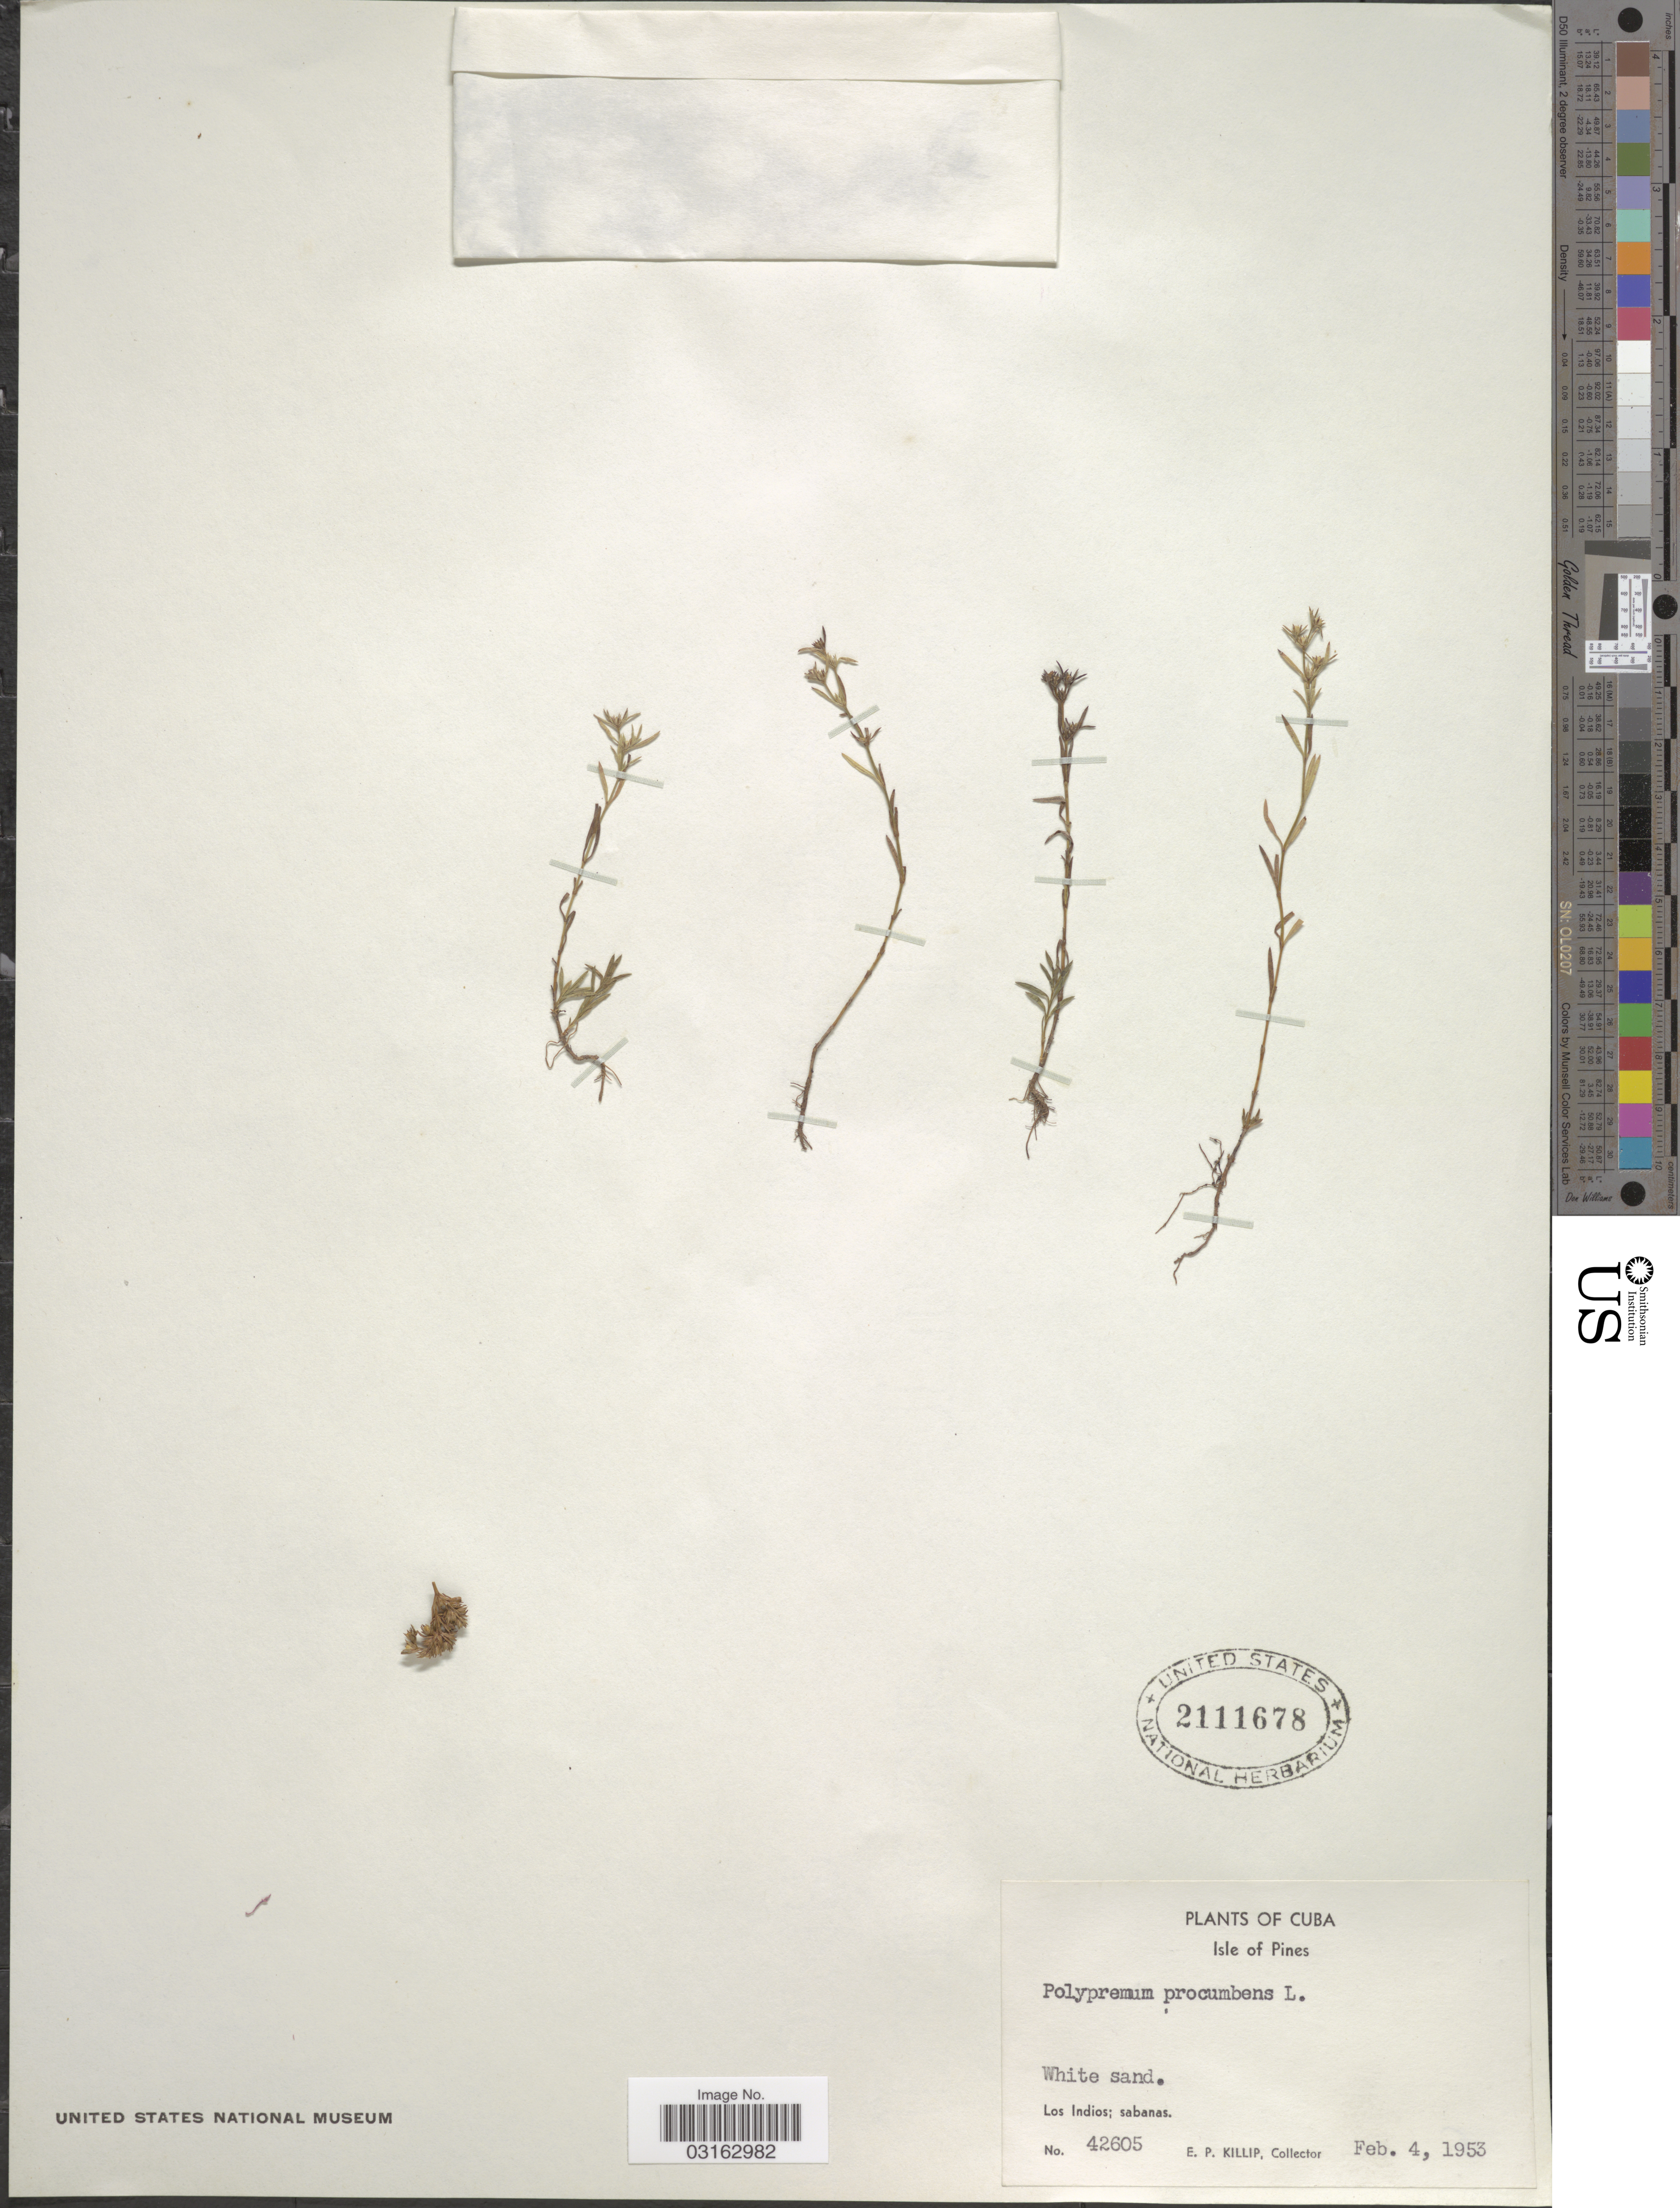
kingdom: Plantae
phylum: Tracheophyta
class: Magnoliopsida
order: Lamiales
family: Tetrachondraceae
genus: Polypremum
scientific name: Polypremum procumbens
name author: L.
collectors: E. P. Killip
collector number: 42605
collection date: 1953-02-04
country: Cuba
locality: Isle of Pines, Los Indios.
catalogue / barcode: US 2111678